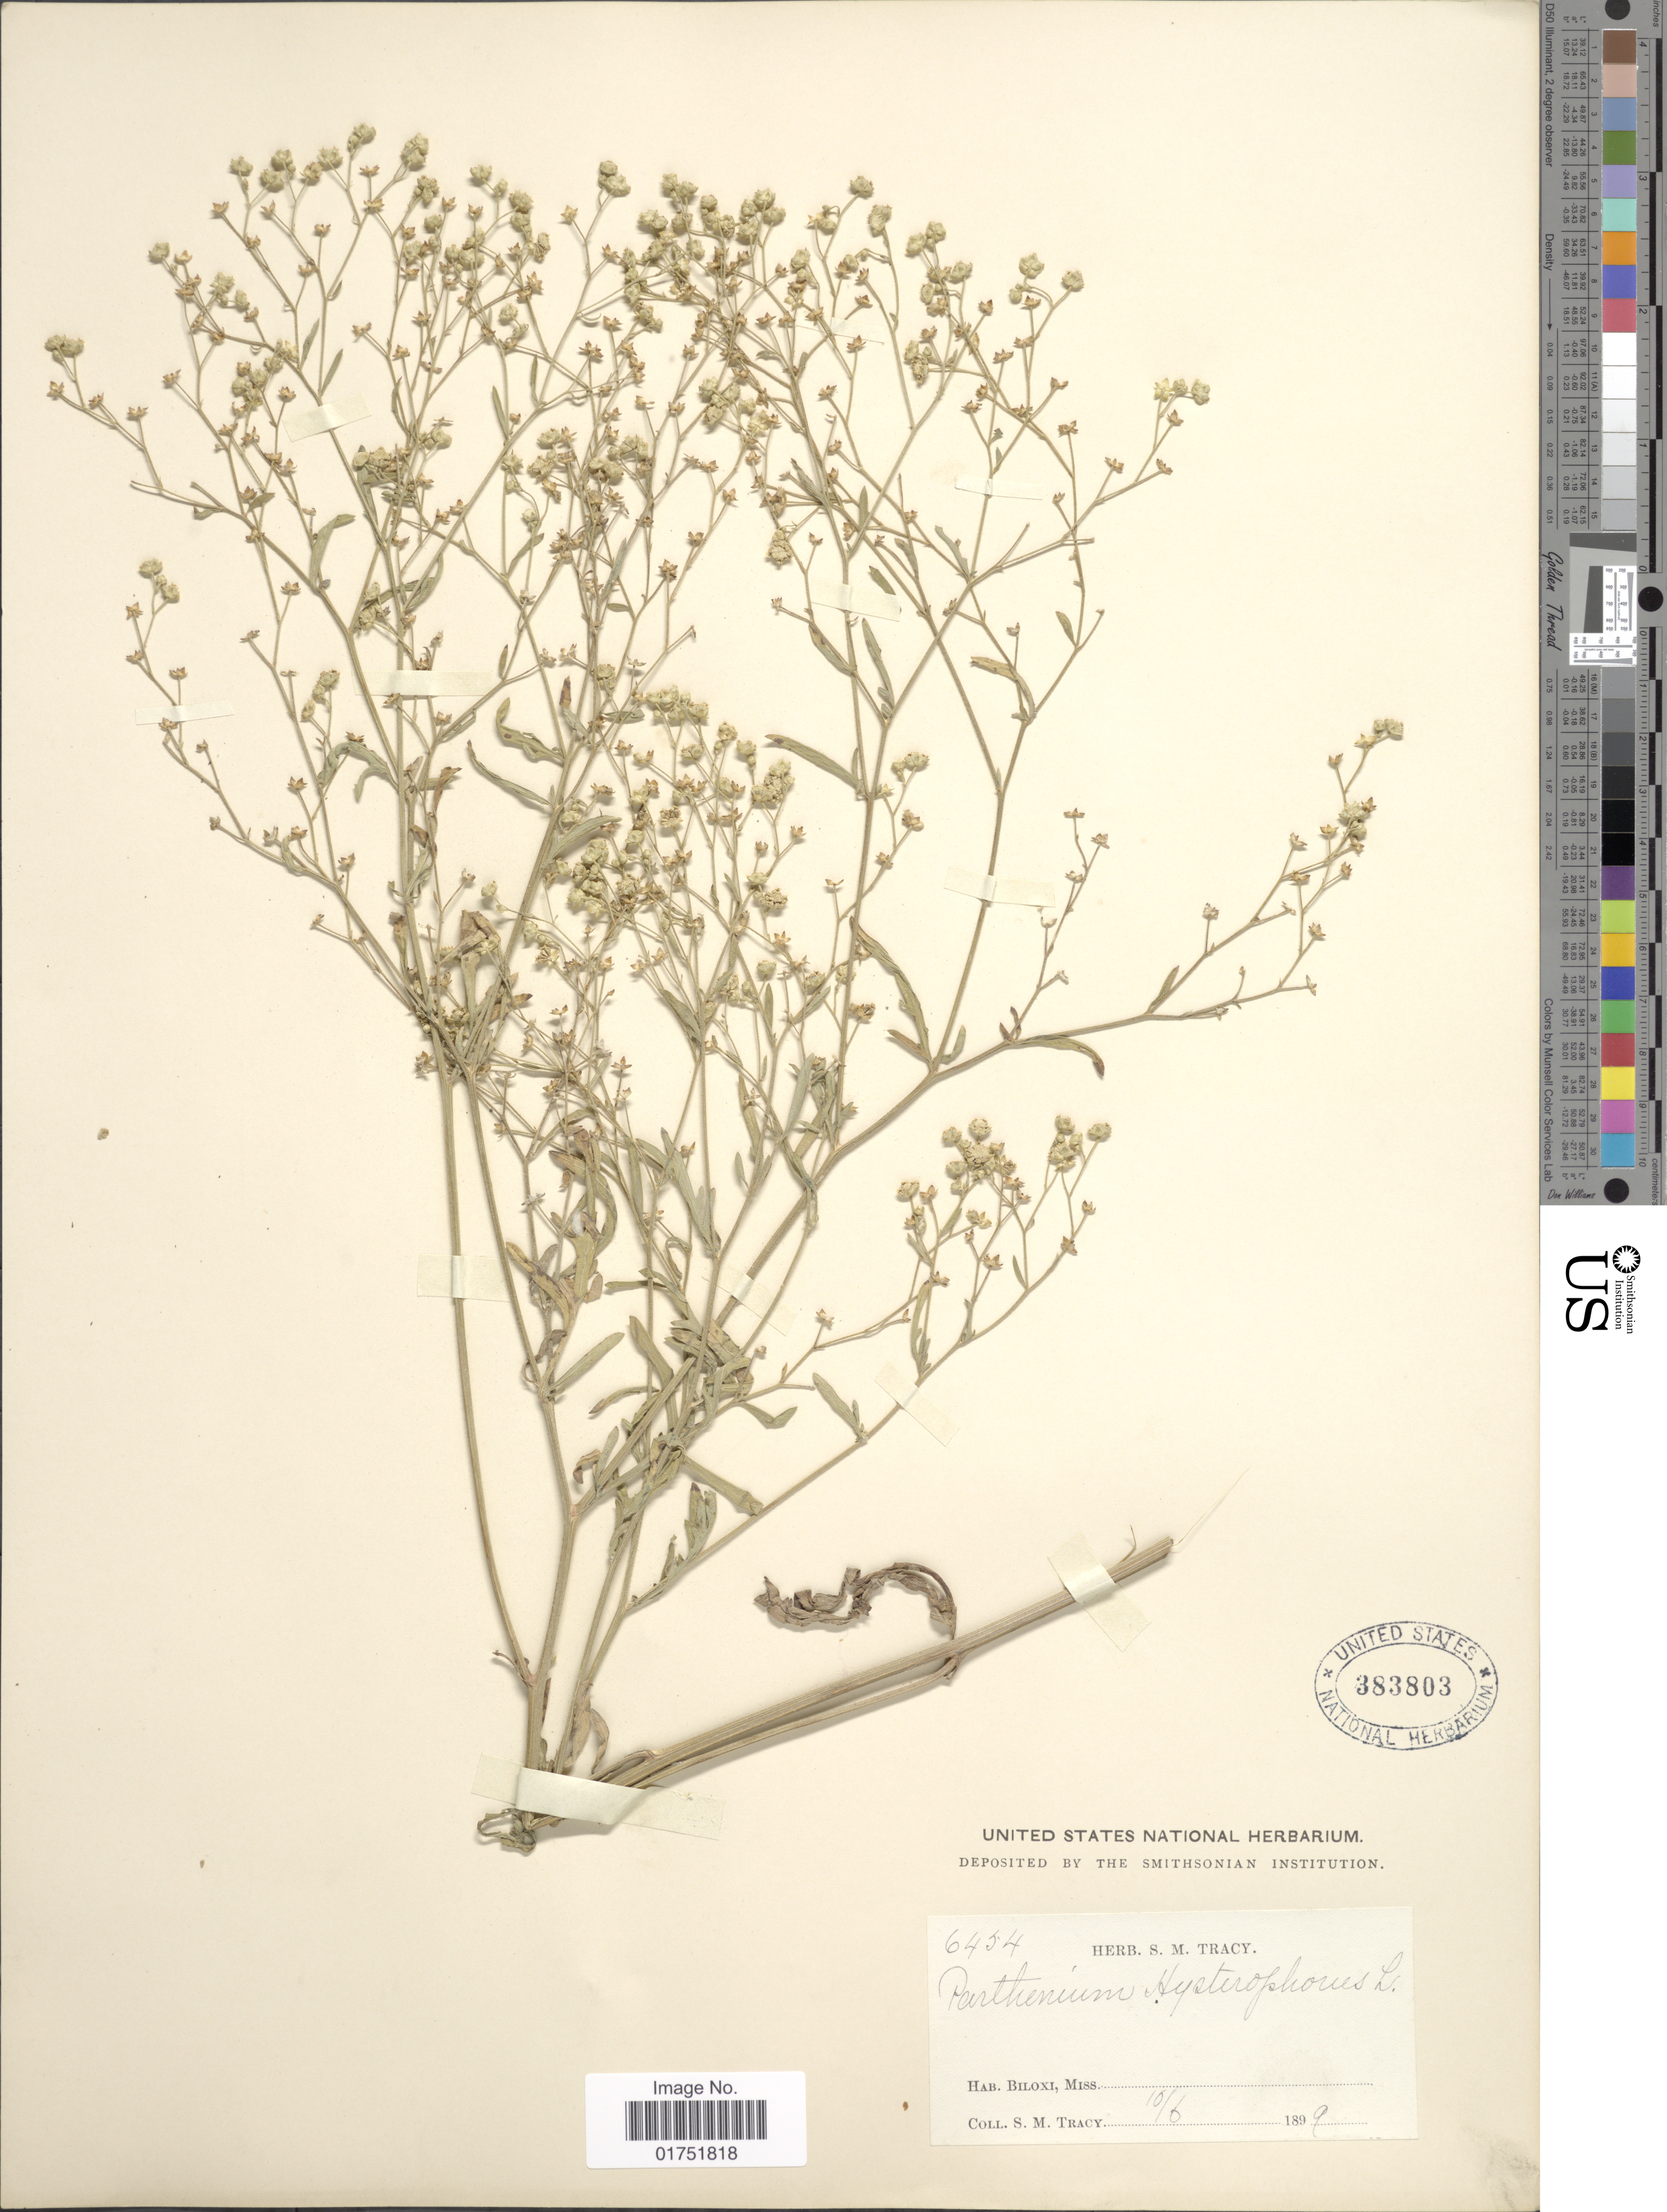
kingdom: Plantae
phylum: Tracheophyta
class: Magnoliopsida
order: Asterales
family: Asteraceae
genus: Parthenium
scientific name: Parthenium hysterophorus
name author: L.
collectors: S. M. Tracy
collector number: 6454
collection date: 1899-10-06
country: United States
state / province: Mississippi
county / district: Harrison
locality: Biloxi, Miss.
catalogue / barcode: US 383803